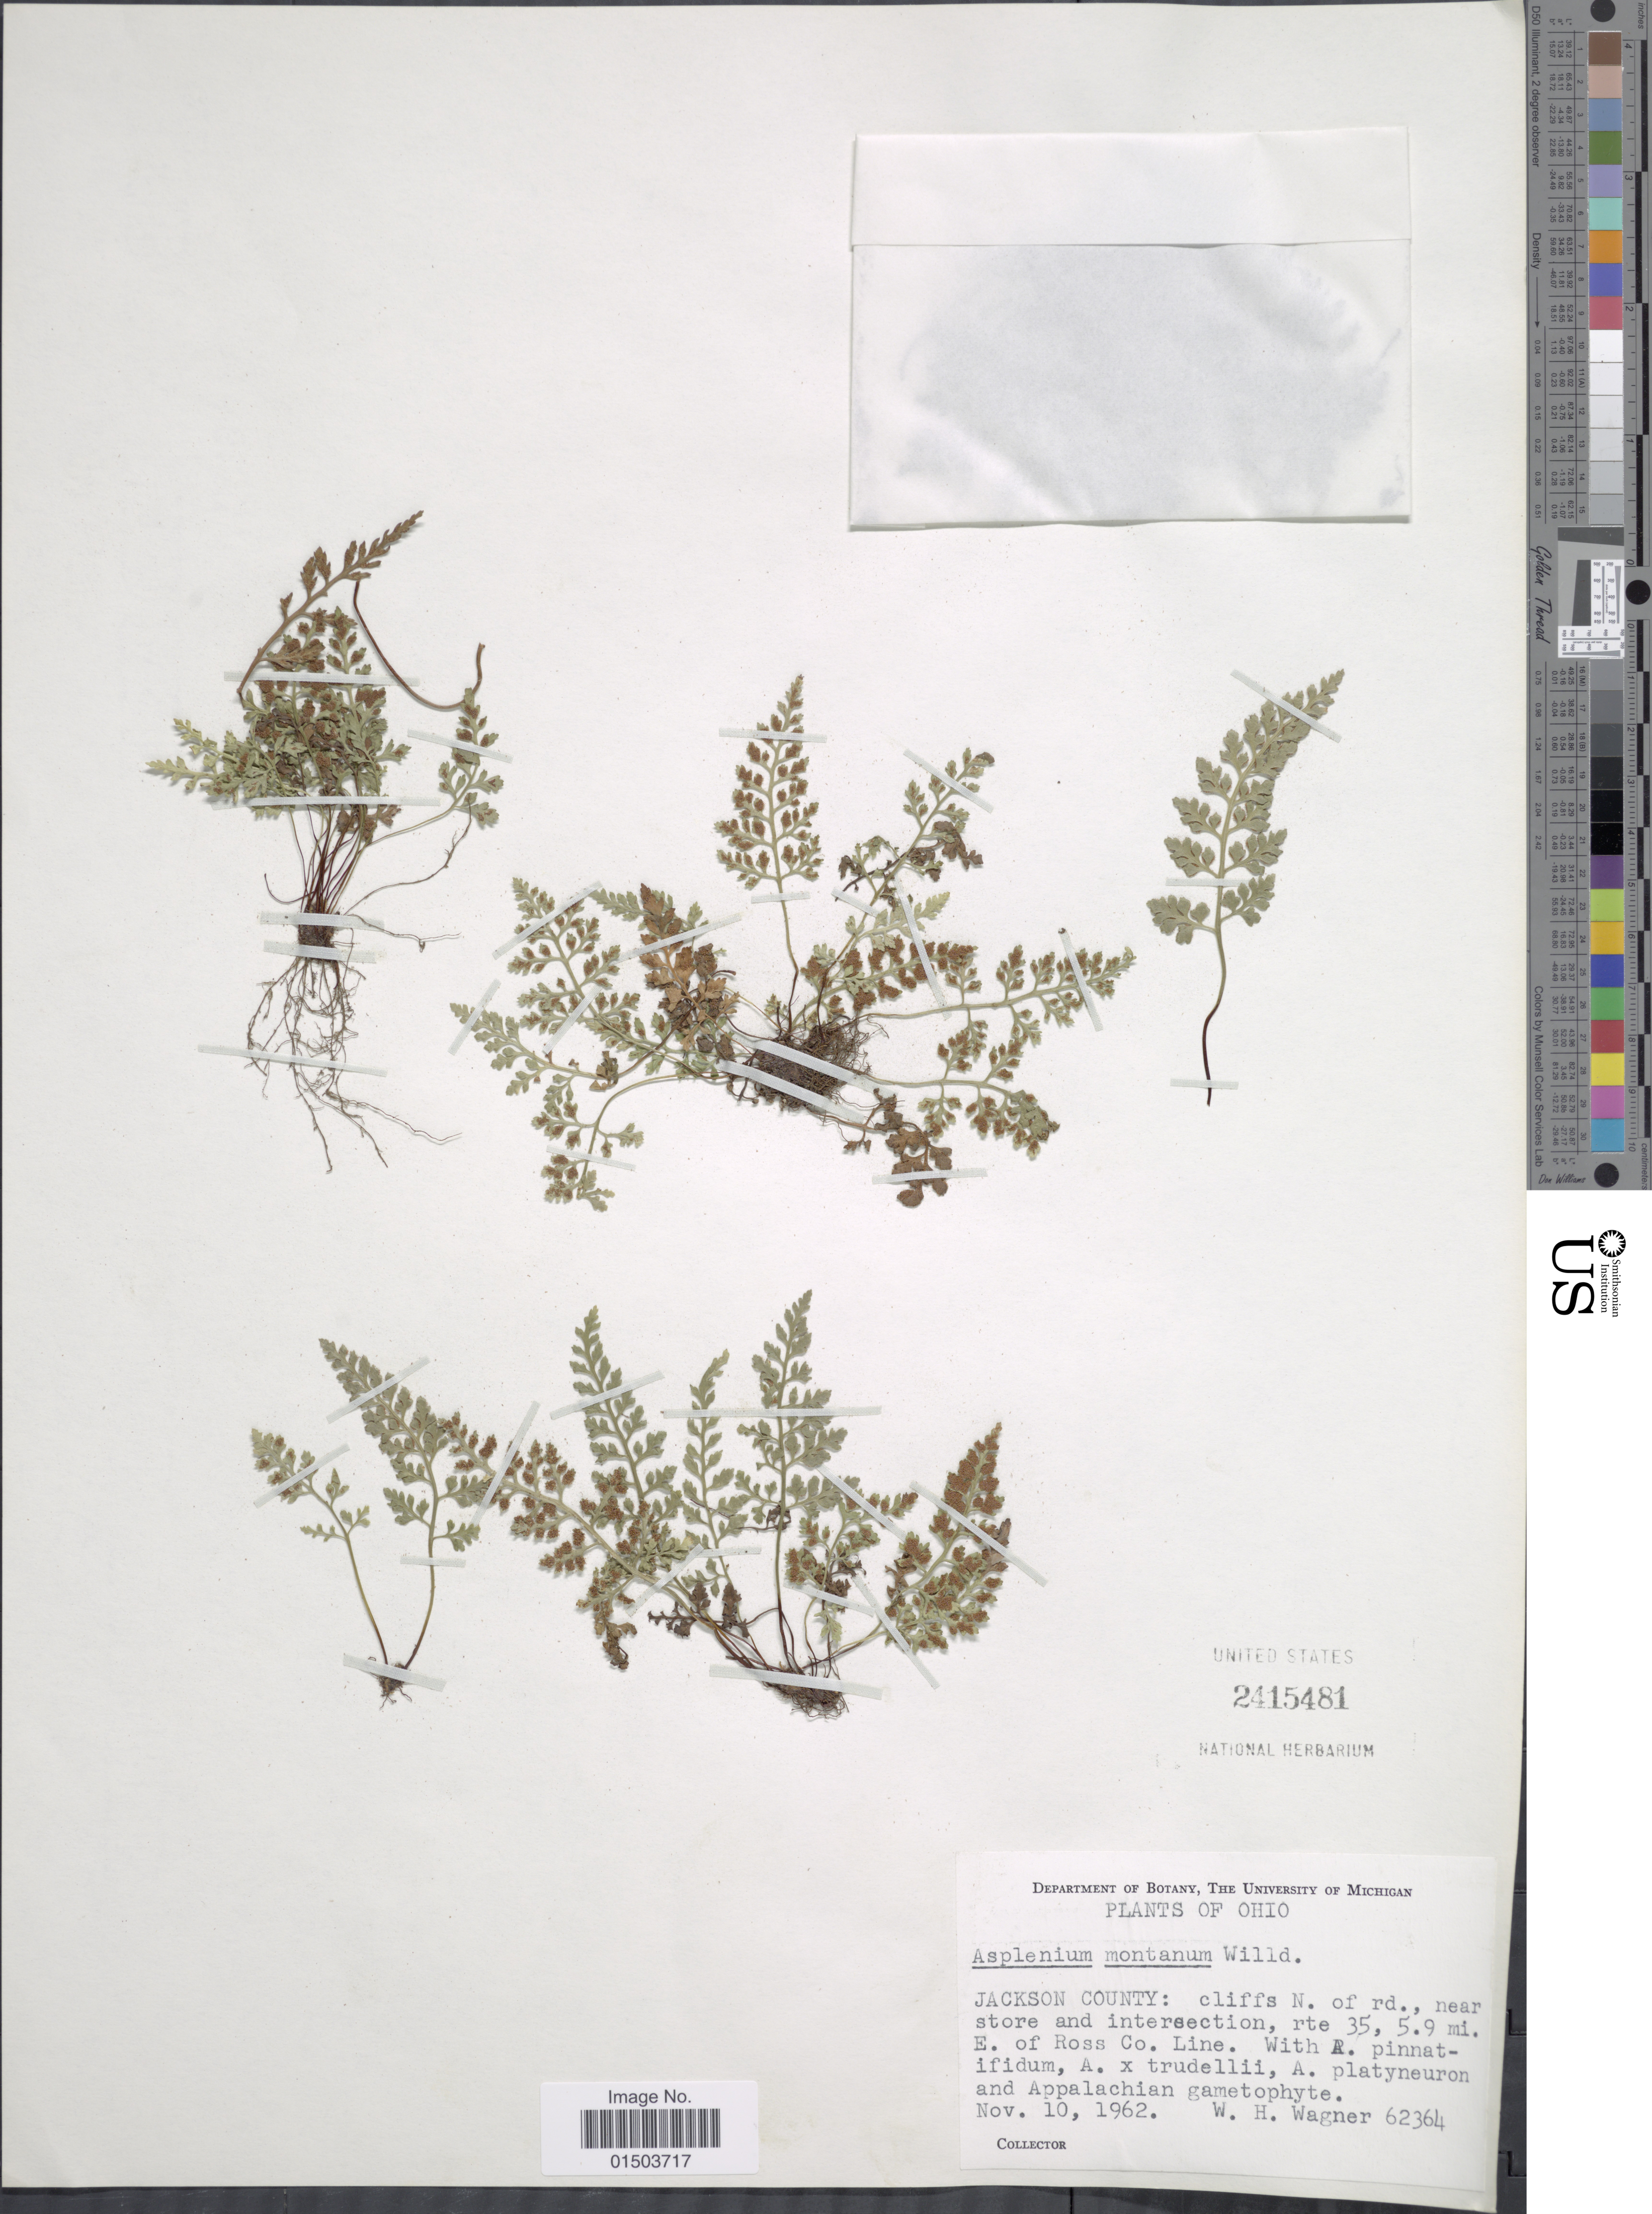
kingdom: Plantae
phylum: Tracheophyta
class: Polypodiopsida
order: Polypodiales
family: Aspleniaceae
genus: Asplenium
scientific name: Asplenium montanum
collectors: W. H. Wagner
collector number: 62364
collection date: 1962-11-10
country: United States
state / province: Ohio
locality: Jackson County: cliffs N. of rd., near store and intersection, rte 35, 5.9 mi. E. of Ross Co. Line.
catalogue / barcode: US 2415481